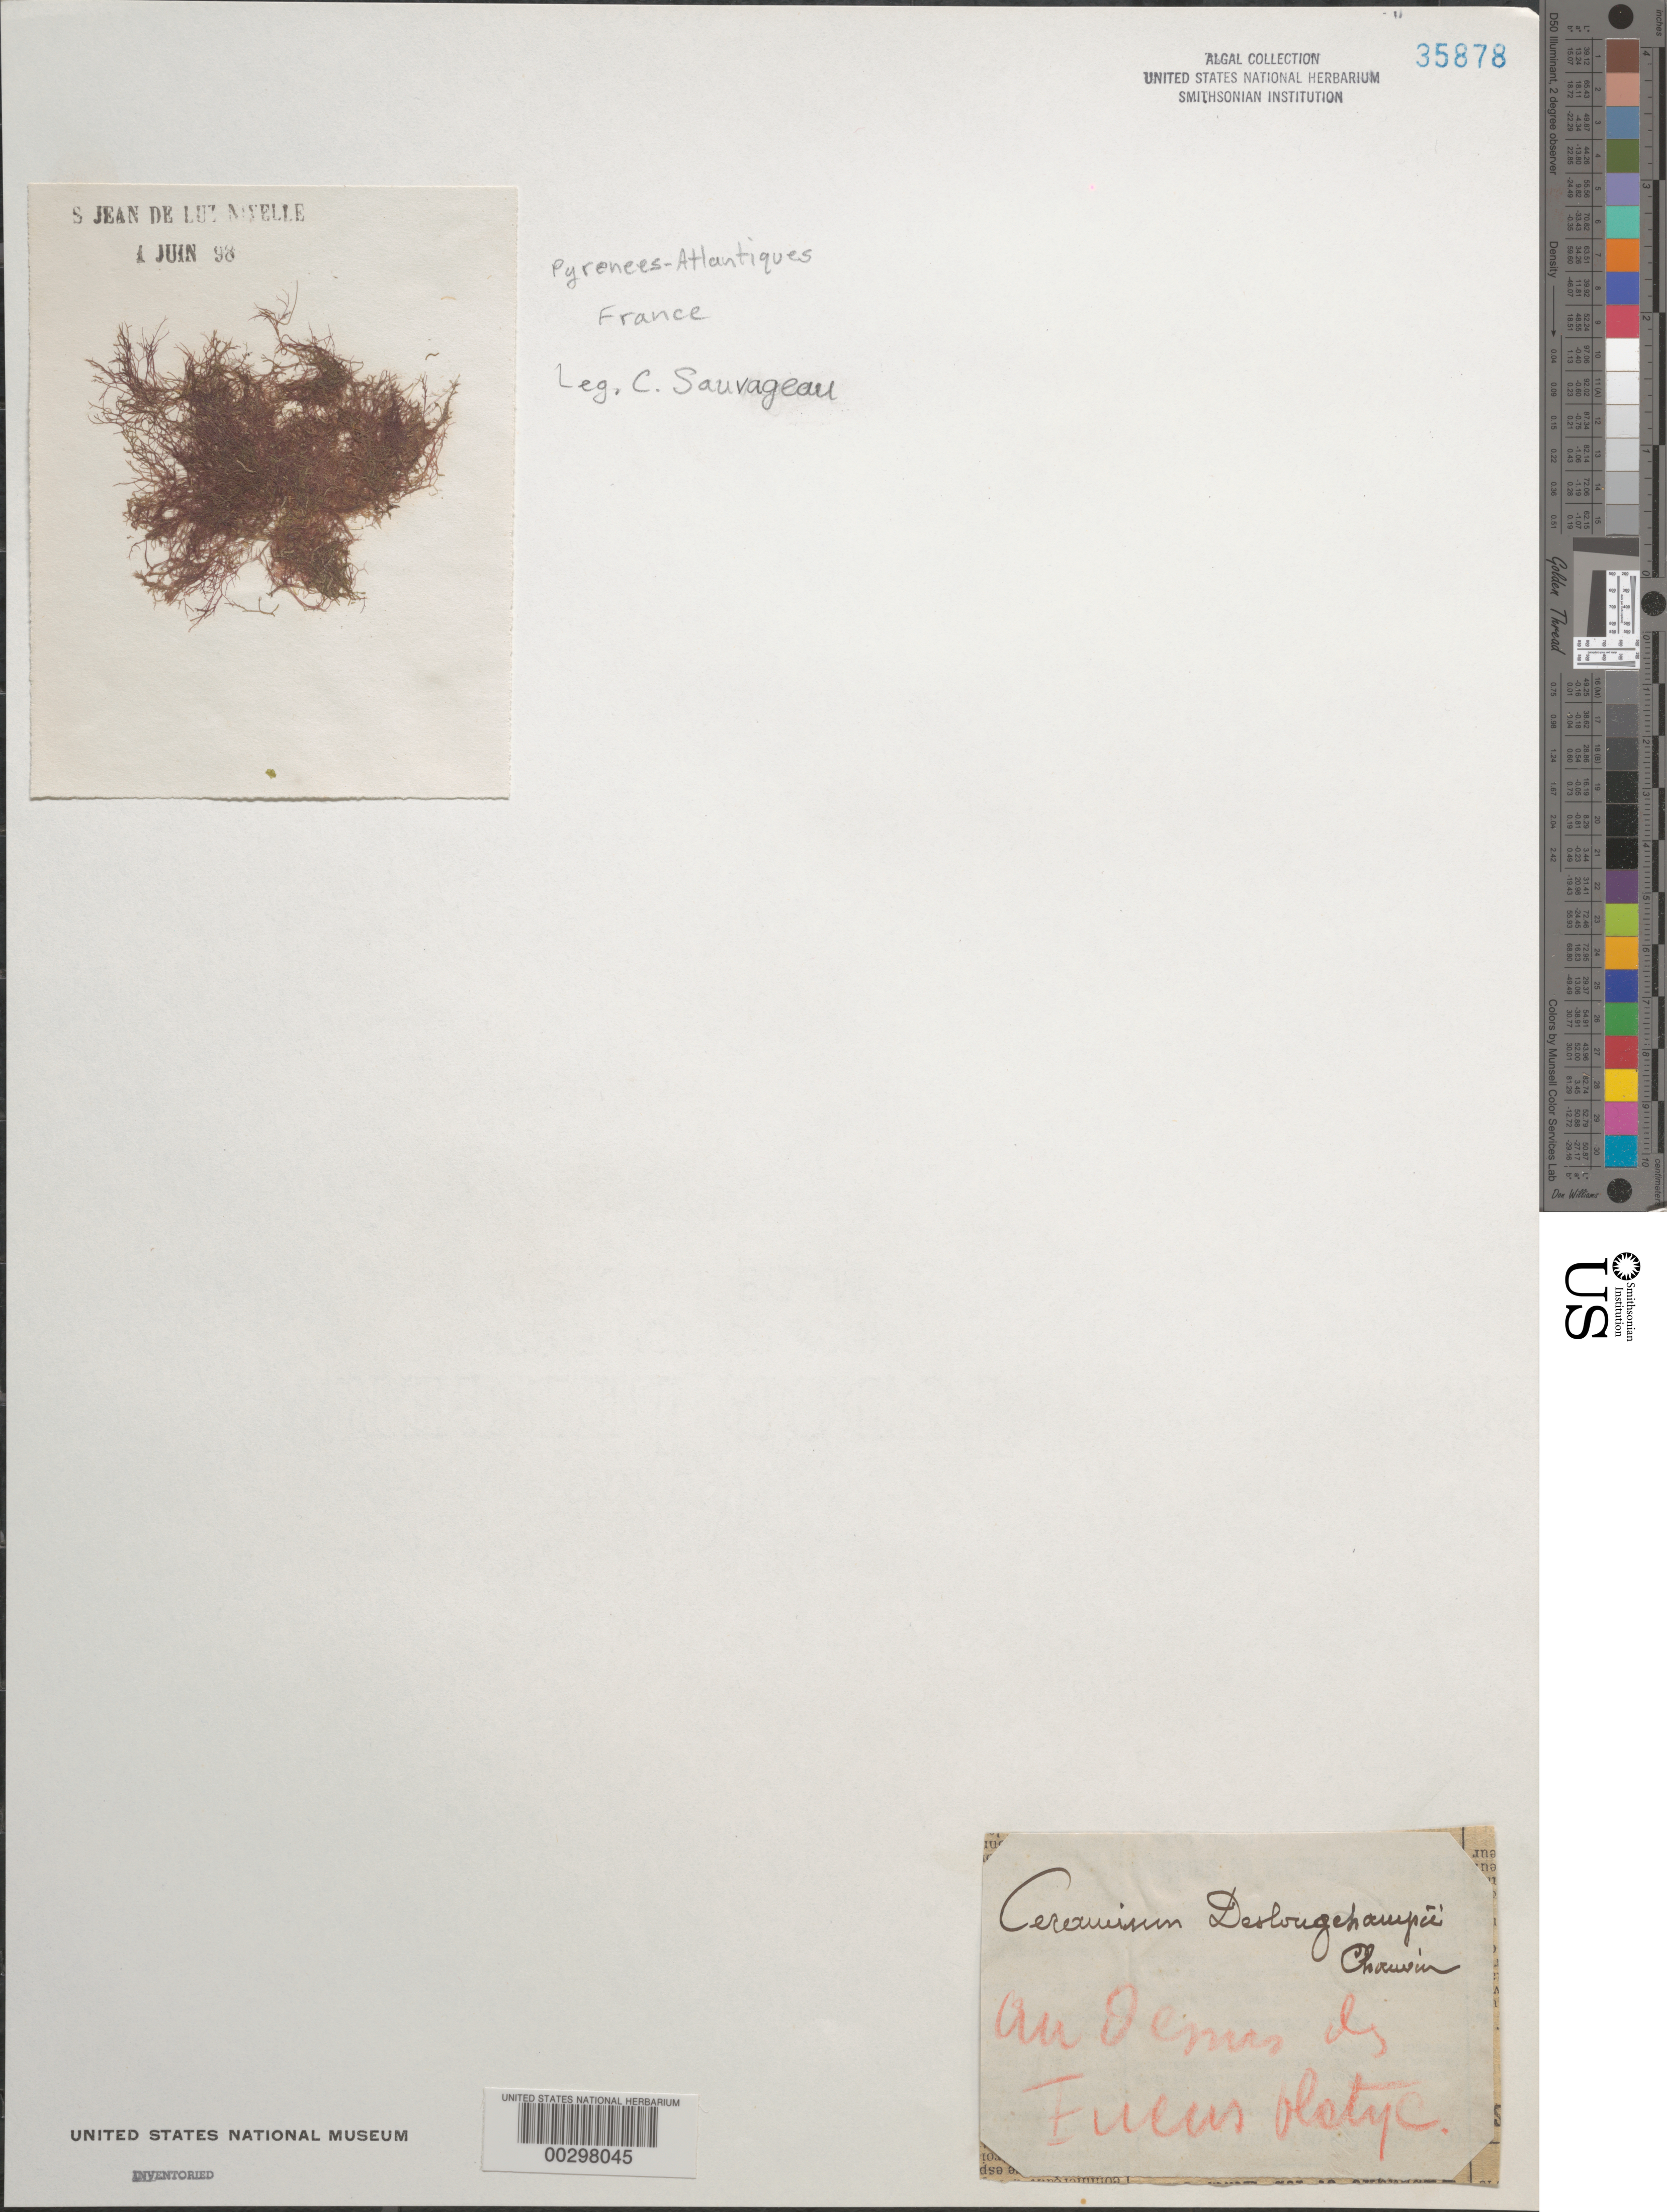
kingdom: Plantae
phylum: Rhodophyta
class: Florideophyceae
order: Ceramiales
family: Ceramiaceae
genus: Ceramium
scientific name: Ceramium deslongchampsii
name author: Chauvin ex Duby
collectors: C. F. Sauvageau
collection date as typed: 01 Jun 1898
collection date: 1898-06-01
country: France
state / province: Nouvelle-Aquitaine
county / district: Pyrénées-Atlantiques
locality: St.-Jean-de-Luz, La Nivelle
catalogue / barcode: US 35878